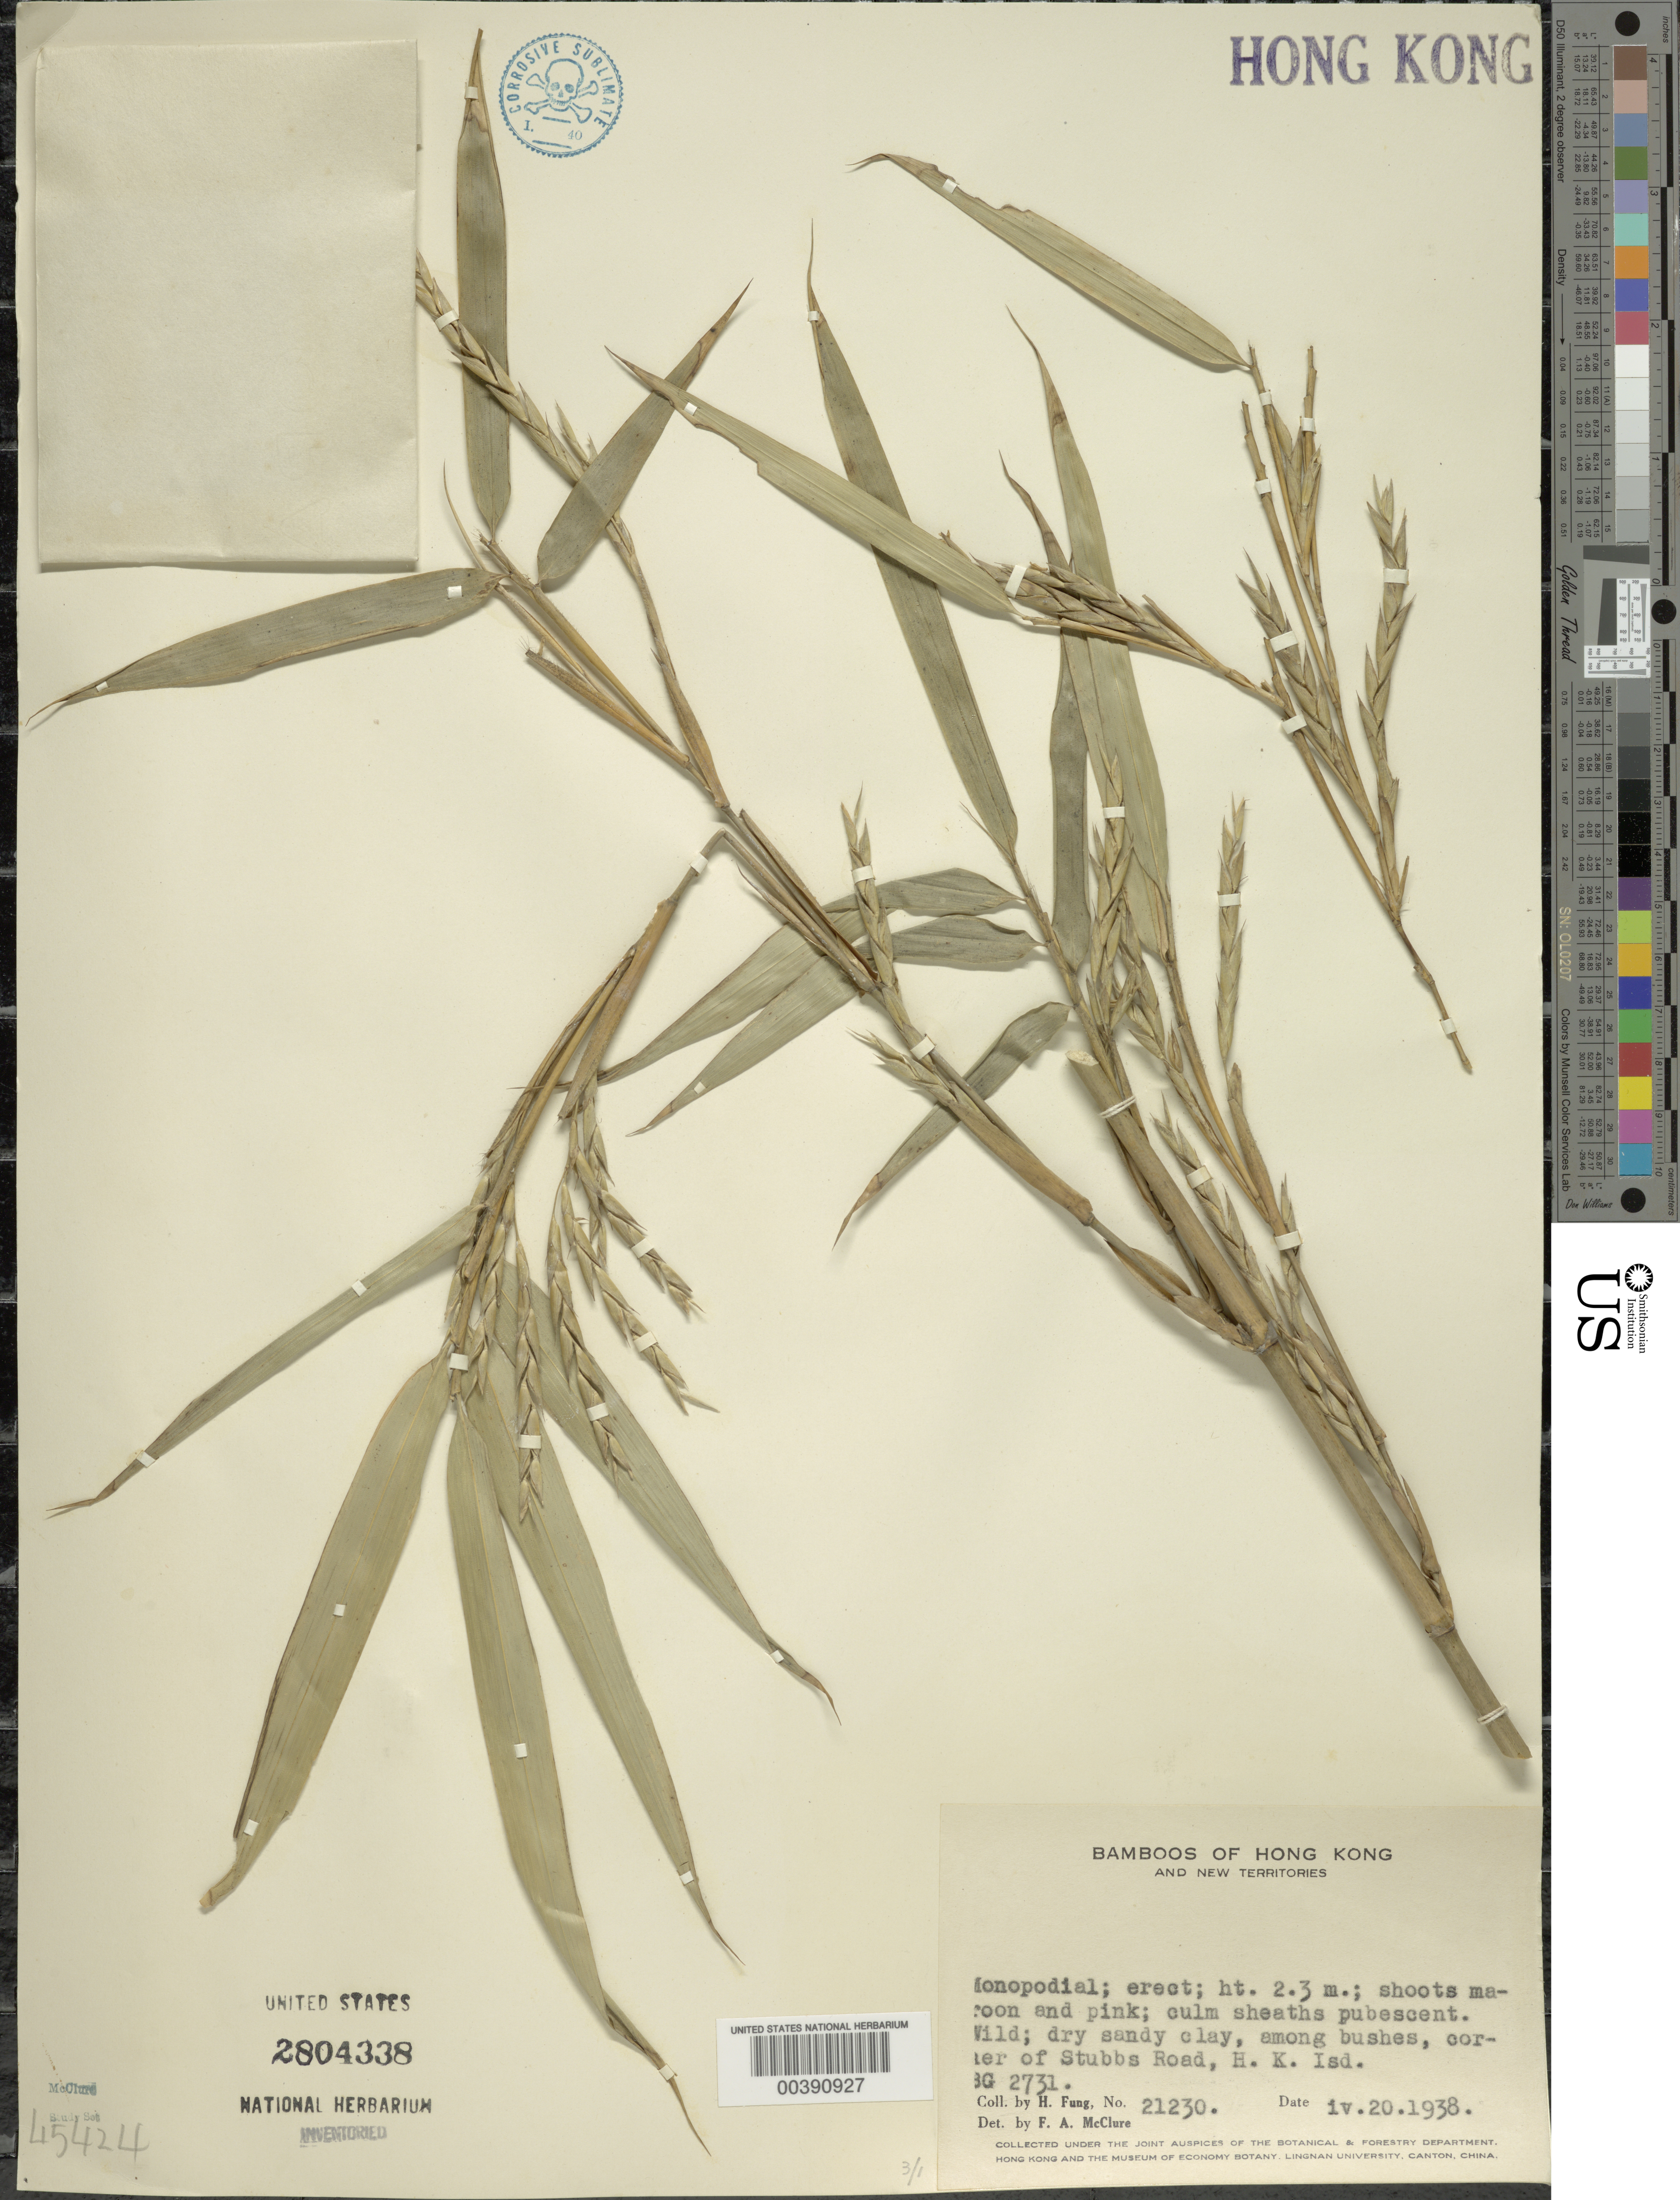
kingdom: Plantae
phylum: Tracheophyta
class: Liliopsida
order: Poales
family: Poaceae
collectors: H. L. Fung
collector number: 21230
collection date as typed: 20 Apr 1938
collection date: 1938-04-20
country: China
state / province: Hong Kong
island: Hong Kong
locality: Stubbs rd.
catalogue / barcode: US 2804338